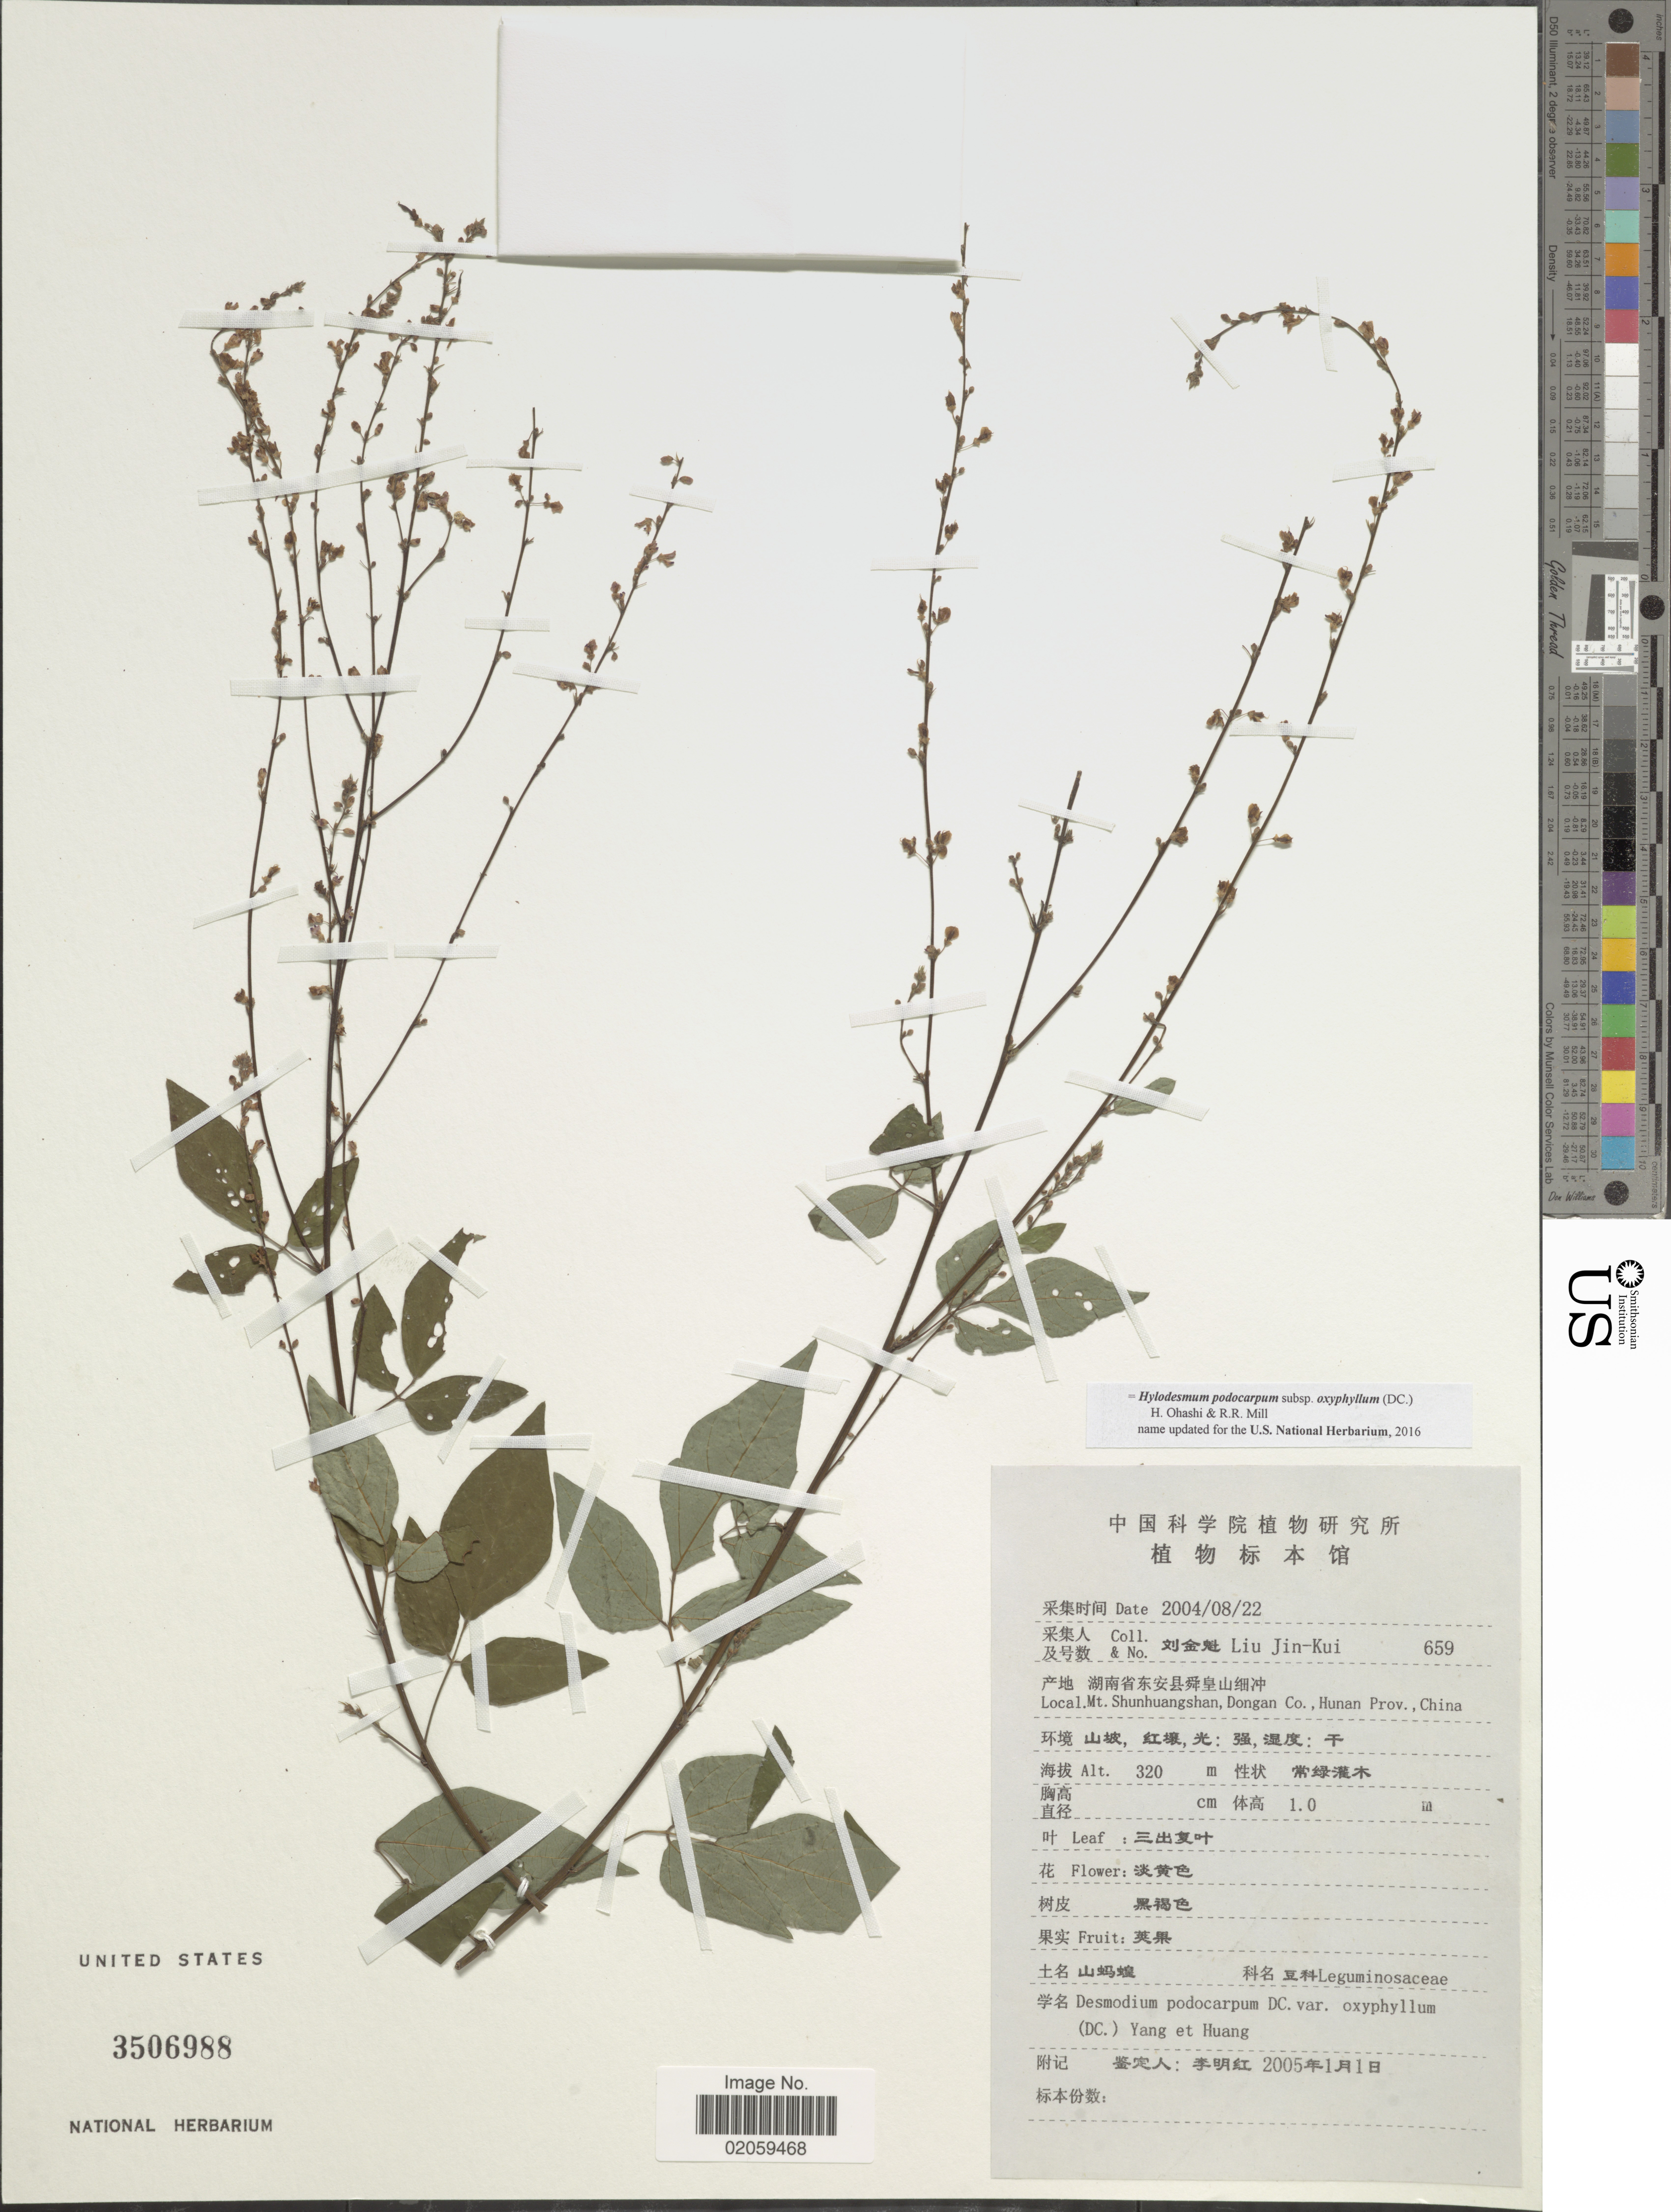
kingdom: Plantae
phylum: Tracheophyta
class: Magnoliopsida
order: Fabales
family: Fabaceae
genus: Hylodesmum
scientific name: Hylodesmum podocarpum subsp. oxyphyllum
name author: (DC.) H. Ohashi & R.R. Mill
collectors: Liu Jin-Kui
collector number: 659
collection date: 2004-08-22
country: China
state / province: Hunan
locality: Mt. Shunhuangshan, Dongan Co.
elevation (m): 320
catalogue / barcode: US 3506988